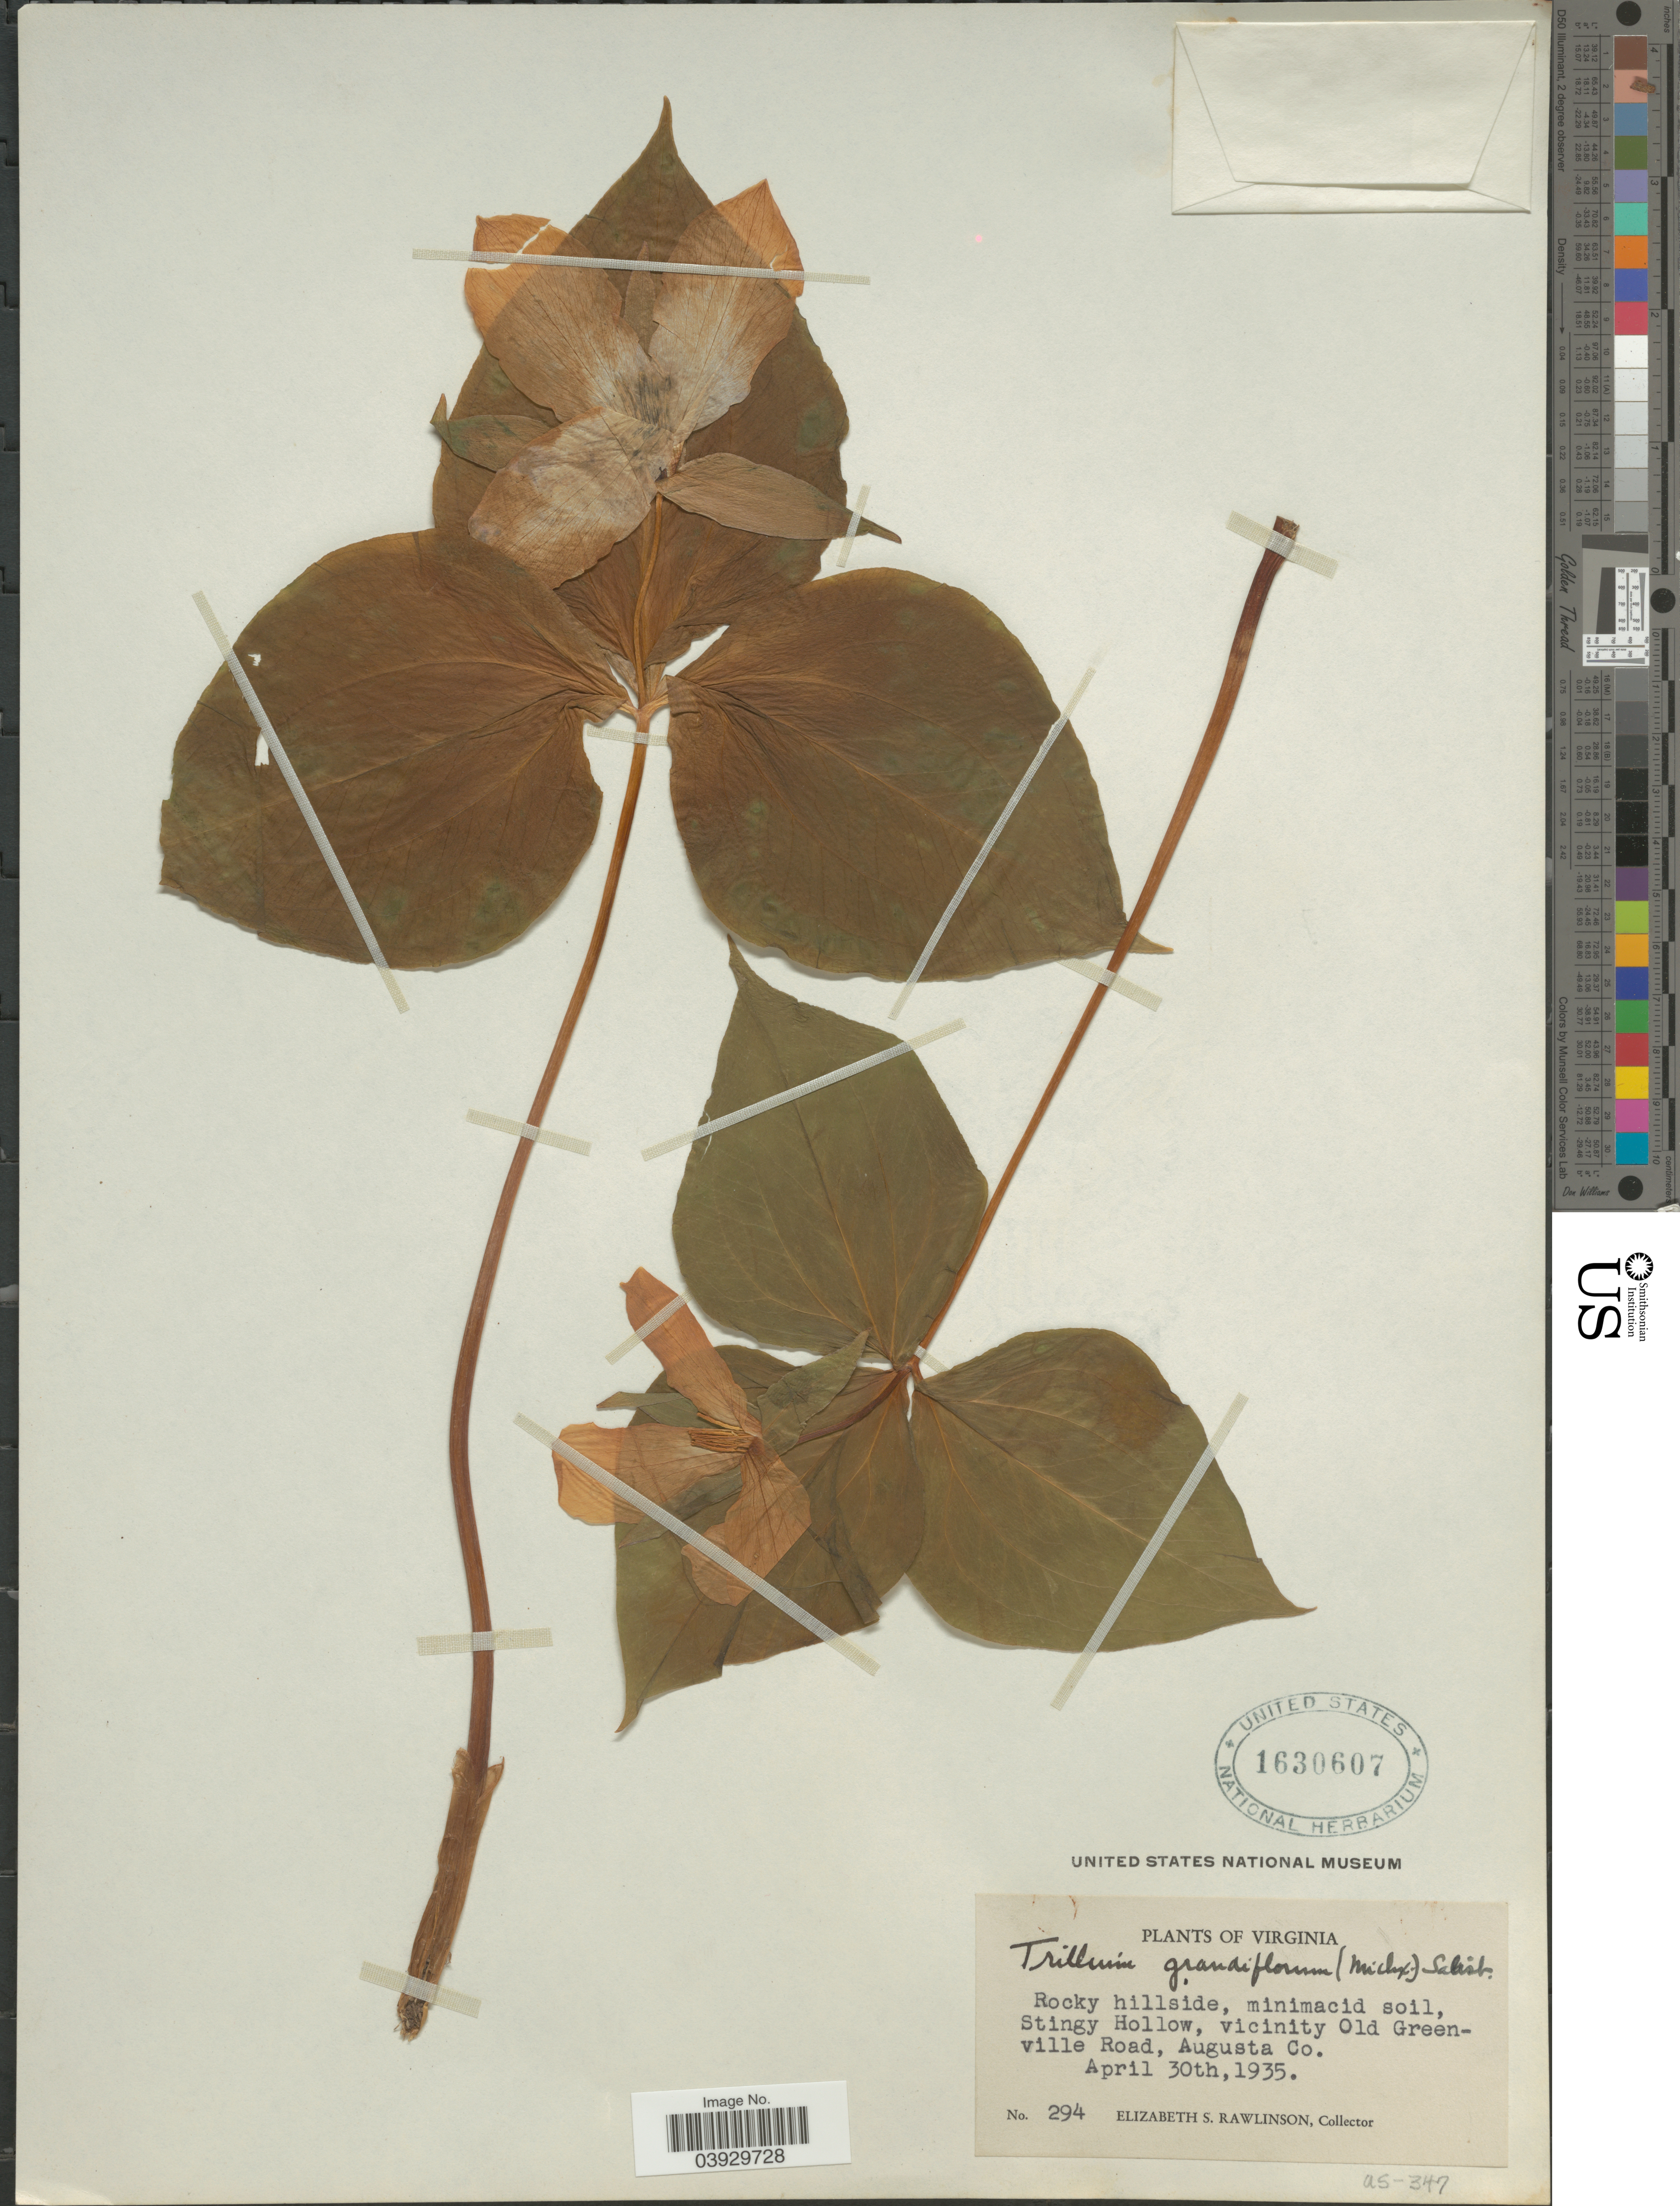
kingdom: Plantae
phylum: Tracheophyta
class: Liliopsida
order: Liliales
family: Melanthiaceae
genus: Trillium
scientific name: Trillium grandiflorum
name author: (Michx.) Salisb.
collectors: E. S. Rawlinson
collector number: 294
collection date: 1935-04-30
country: United States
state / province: Virginia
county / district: Augusta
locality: Stingy Hollow, vicinity Old Greenville Road, Augusta Co.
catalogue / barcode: US 1630607